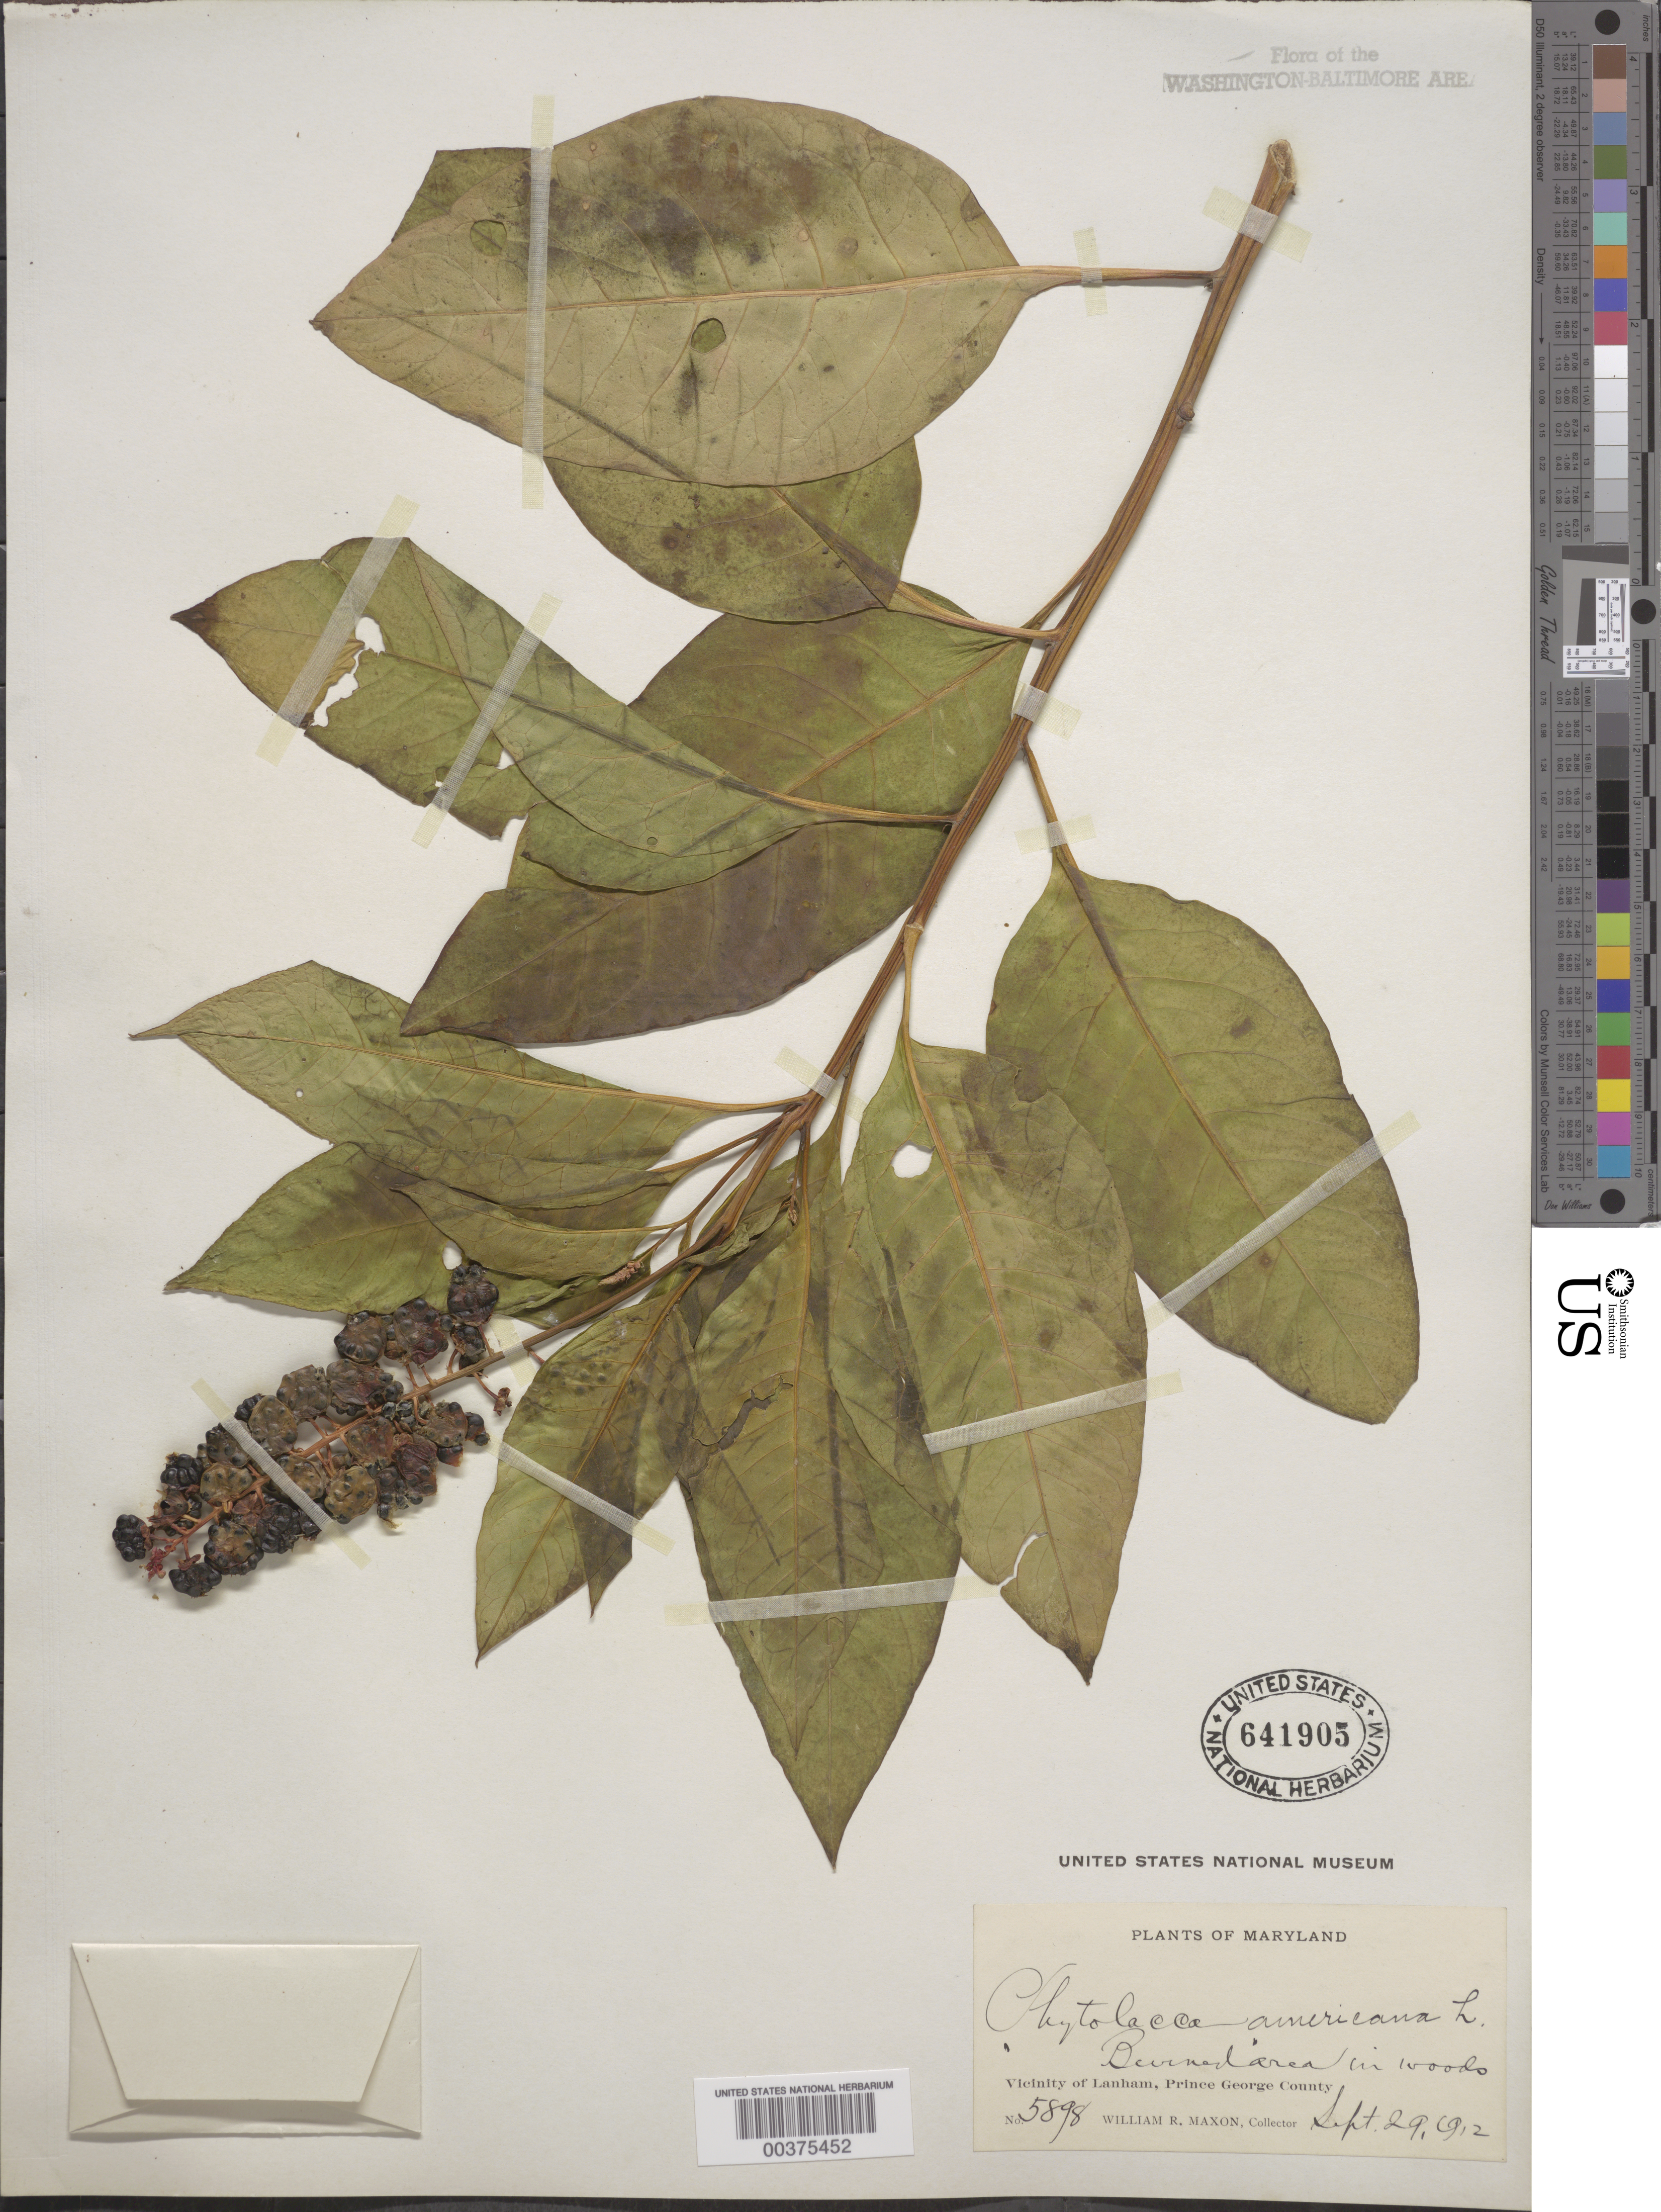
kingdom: Plantae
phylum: Tracheophyta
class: Magnoliopsida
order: Caryophyllales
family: Phytolaccaceae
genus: Phytolacca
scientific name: Phytolacca americana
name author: L.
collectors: W. R. Maxon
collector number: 5898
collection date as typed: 29 Sep 1912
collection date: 1912-09-29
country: United States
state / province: Maryland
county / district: Prince George's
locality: Lanham vicinity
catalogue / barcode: US 641905